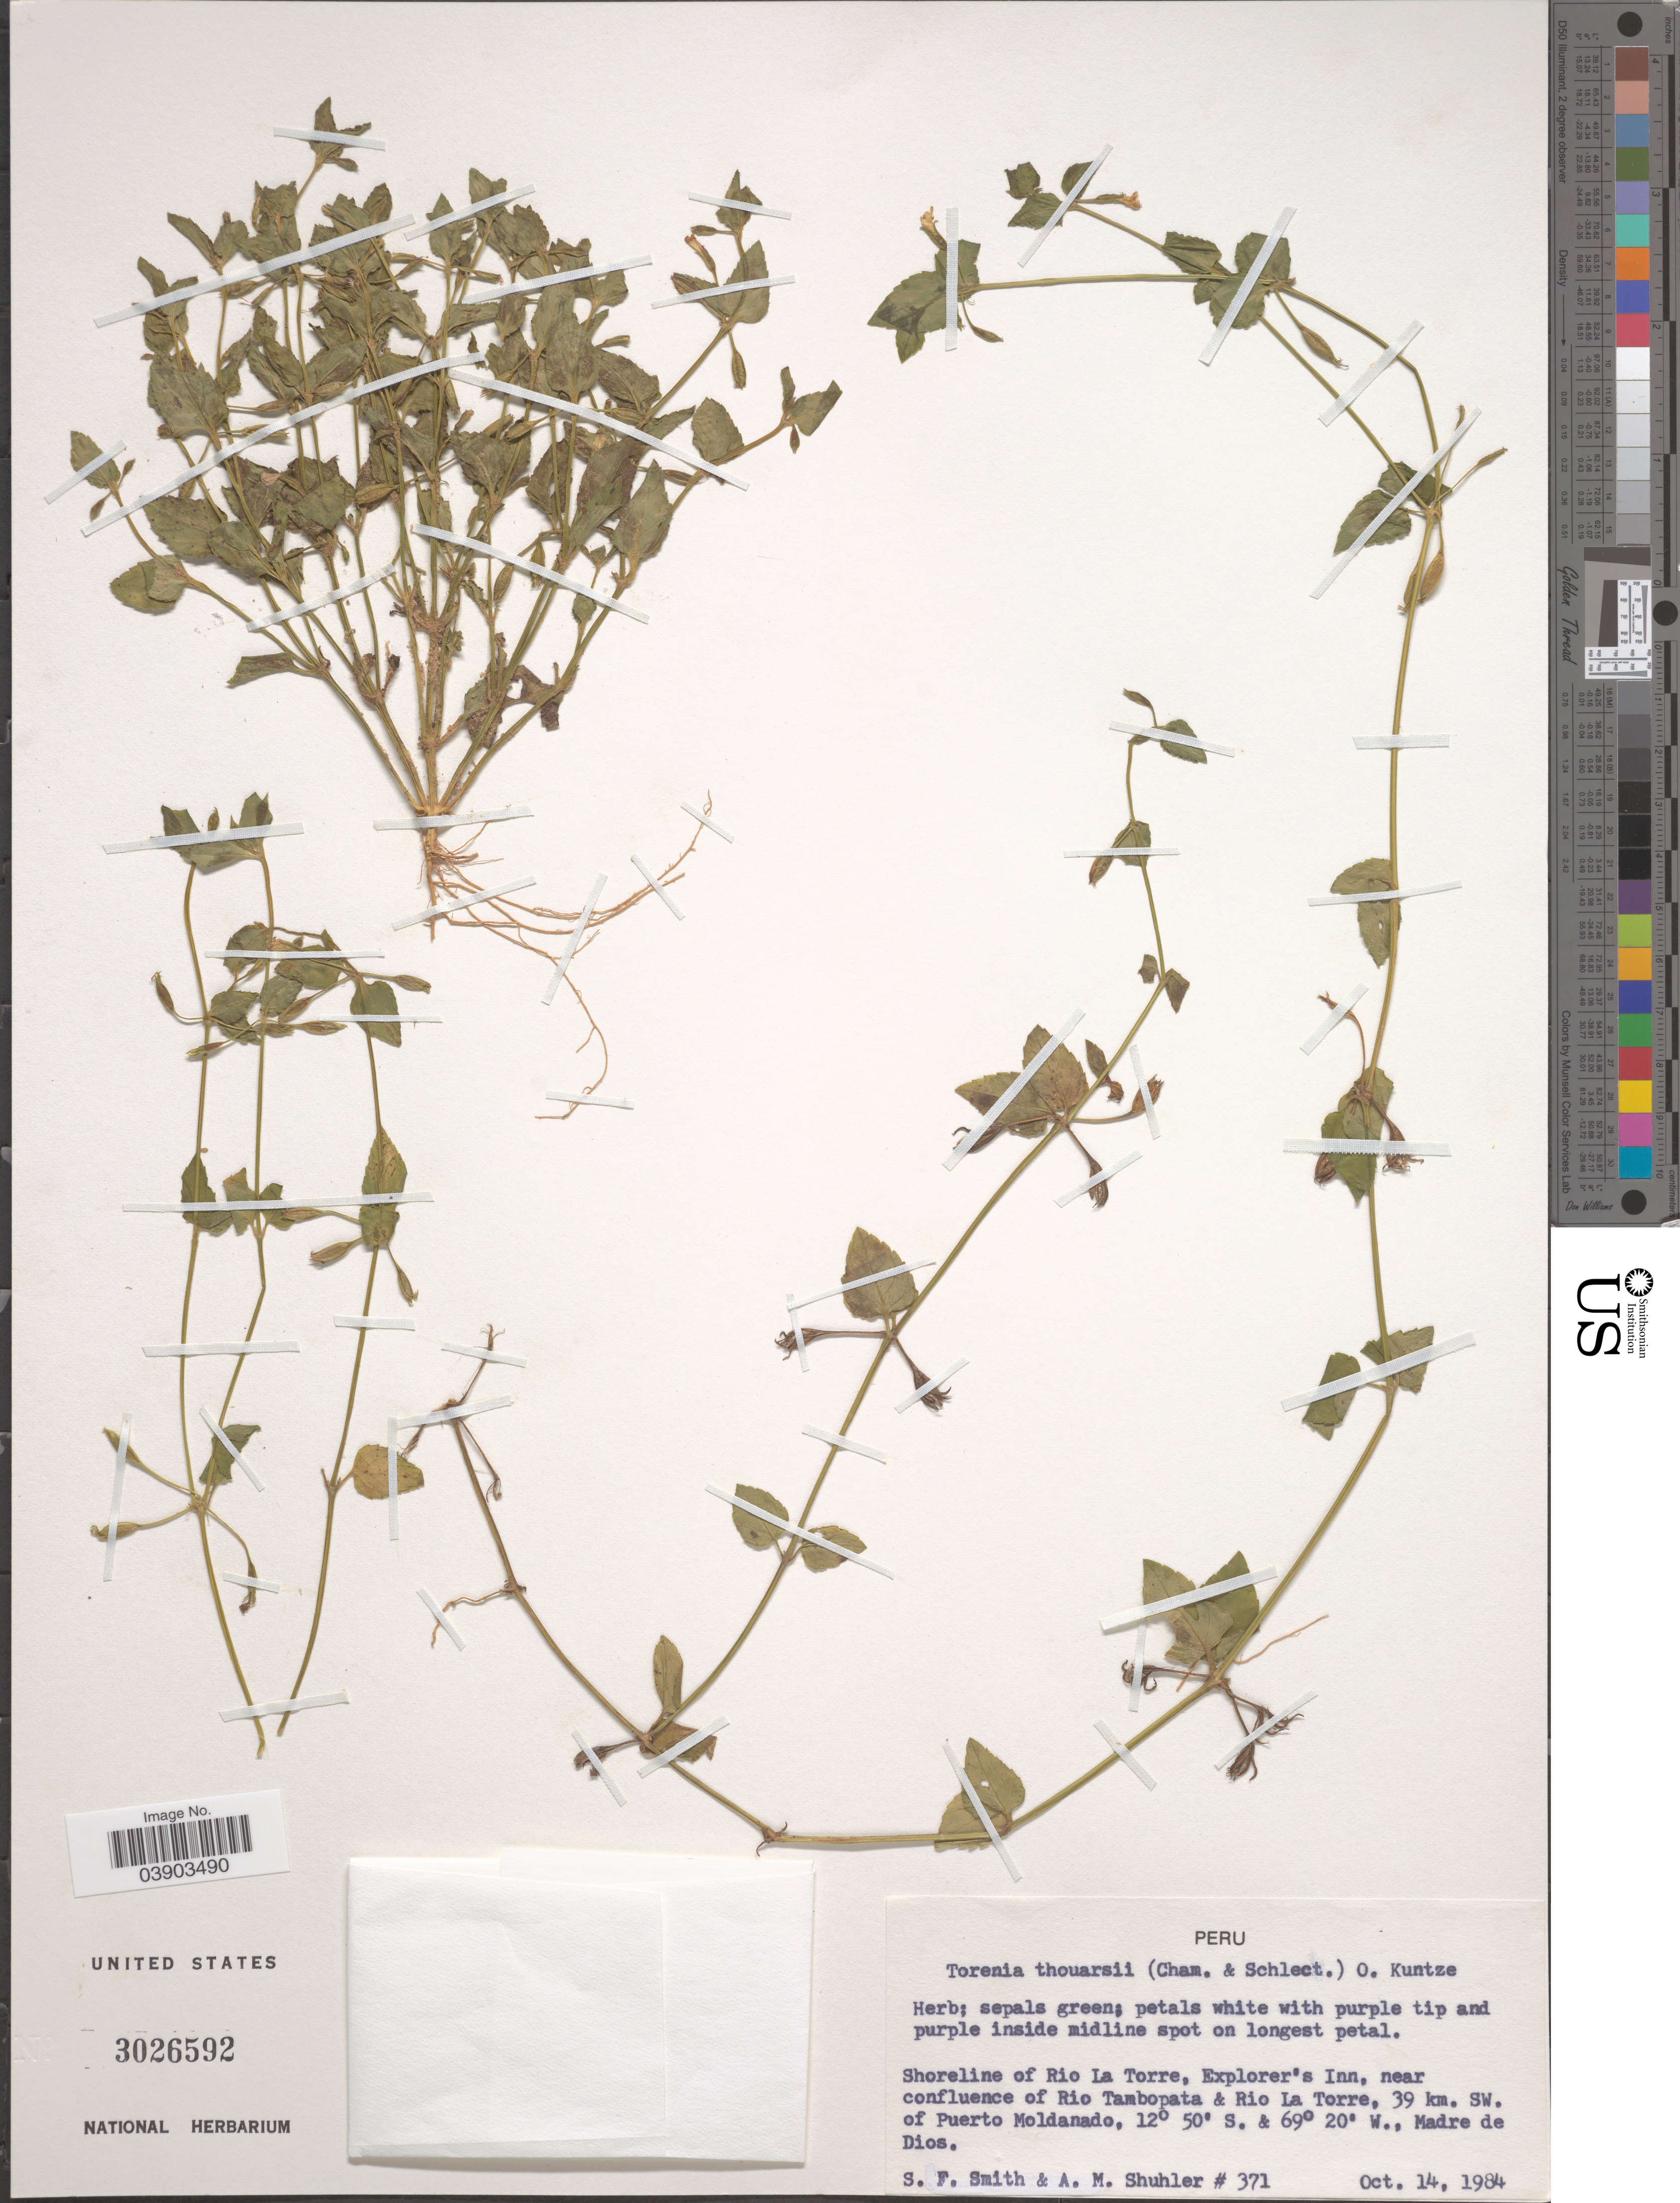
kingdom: Plantae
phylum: Tracheophyta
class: Magnoliopsida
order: Lamiales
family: Linderniaceae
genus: Torenia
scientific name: Torenia thouarsii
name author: (Cham. & Schltdl.) Kuntze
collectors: S.F. Smith & A. Shuhler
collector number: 371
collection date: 1984-10-14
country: Peru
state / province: Madre de Dios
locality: Shoreline of Rio La Torre, Explorer's Inn, near confluence of Rio Tambopata & Rio La Torre, 39 km. SW. of Puerto Moldanado.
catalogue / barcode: US 3026592